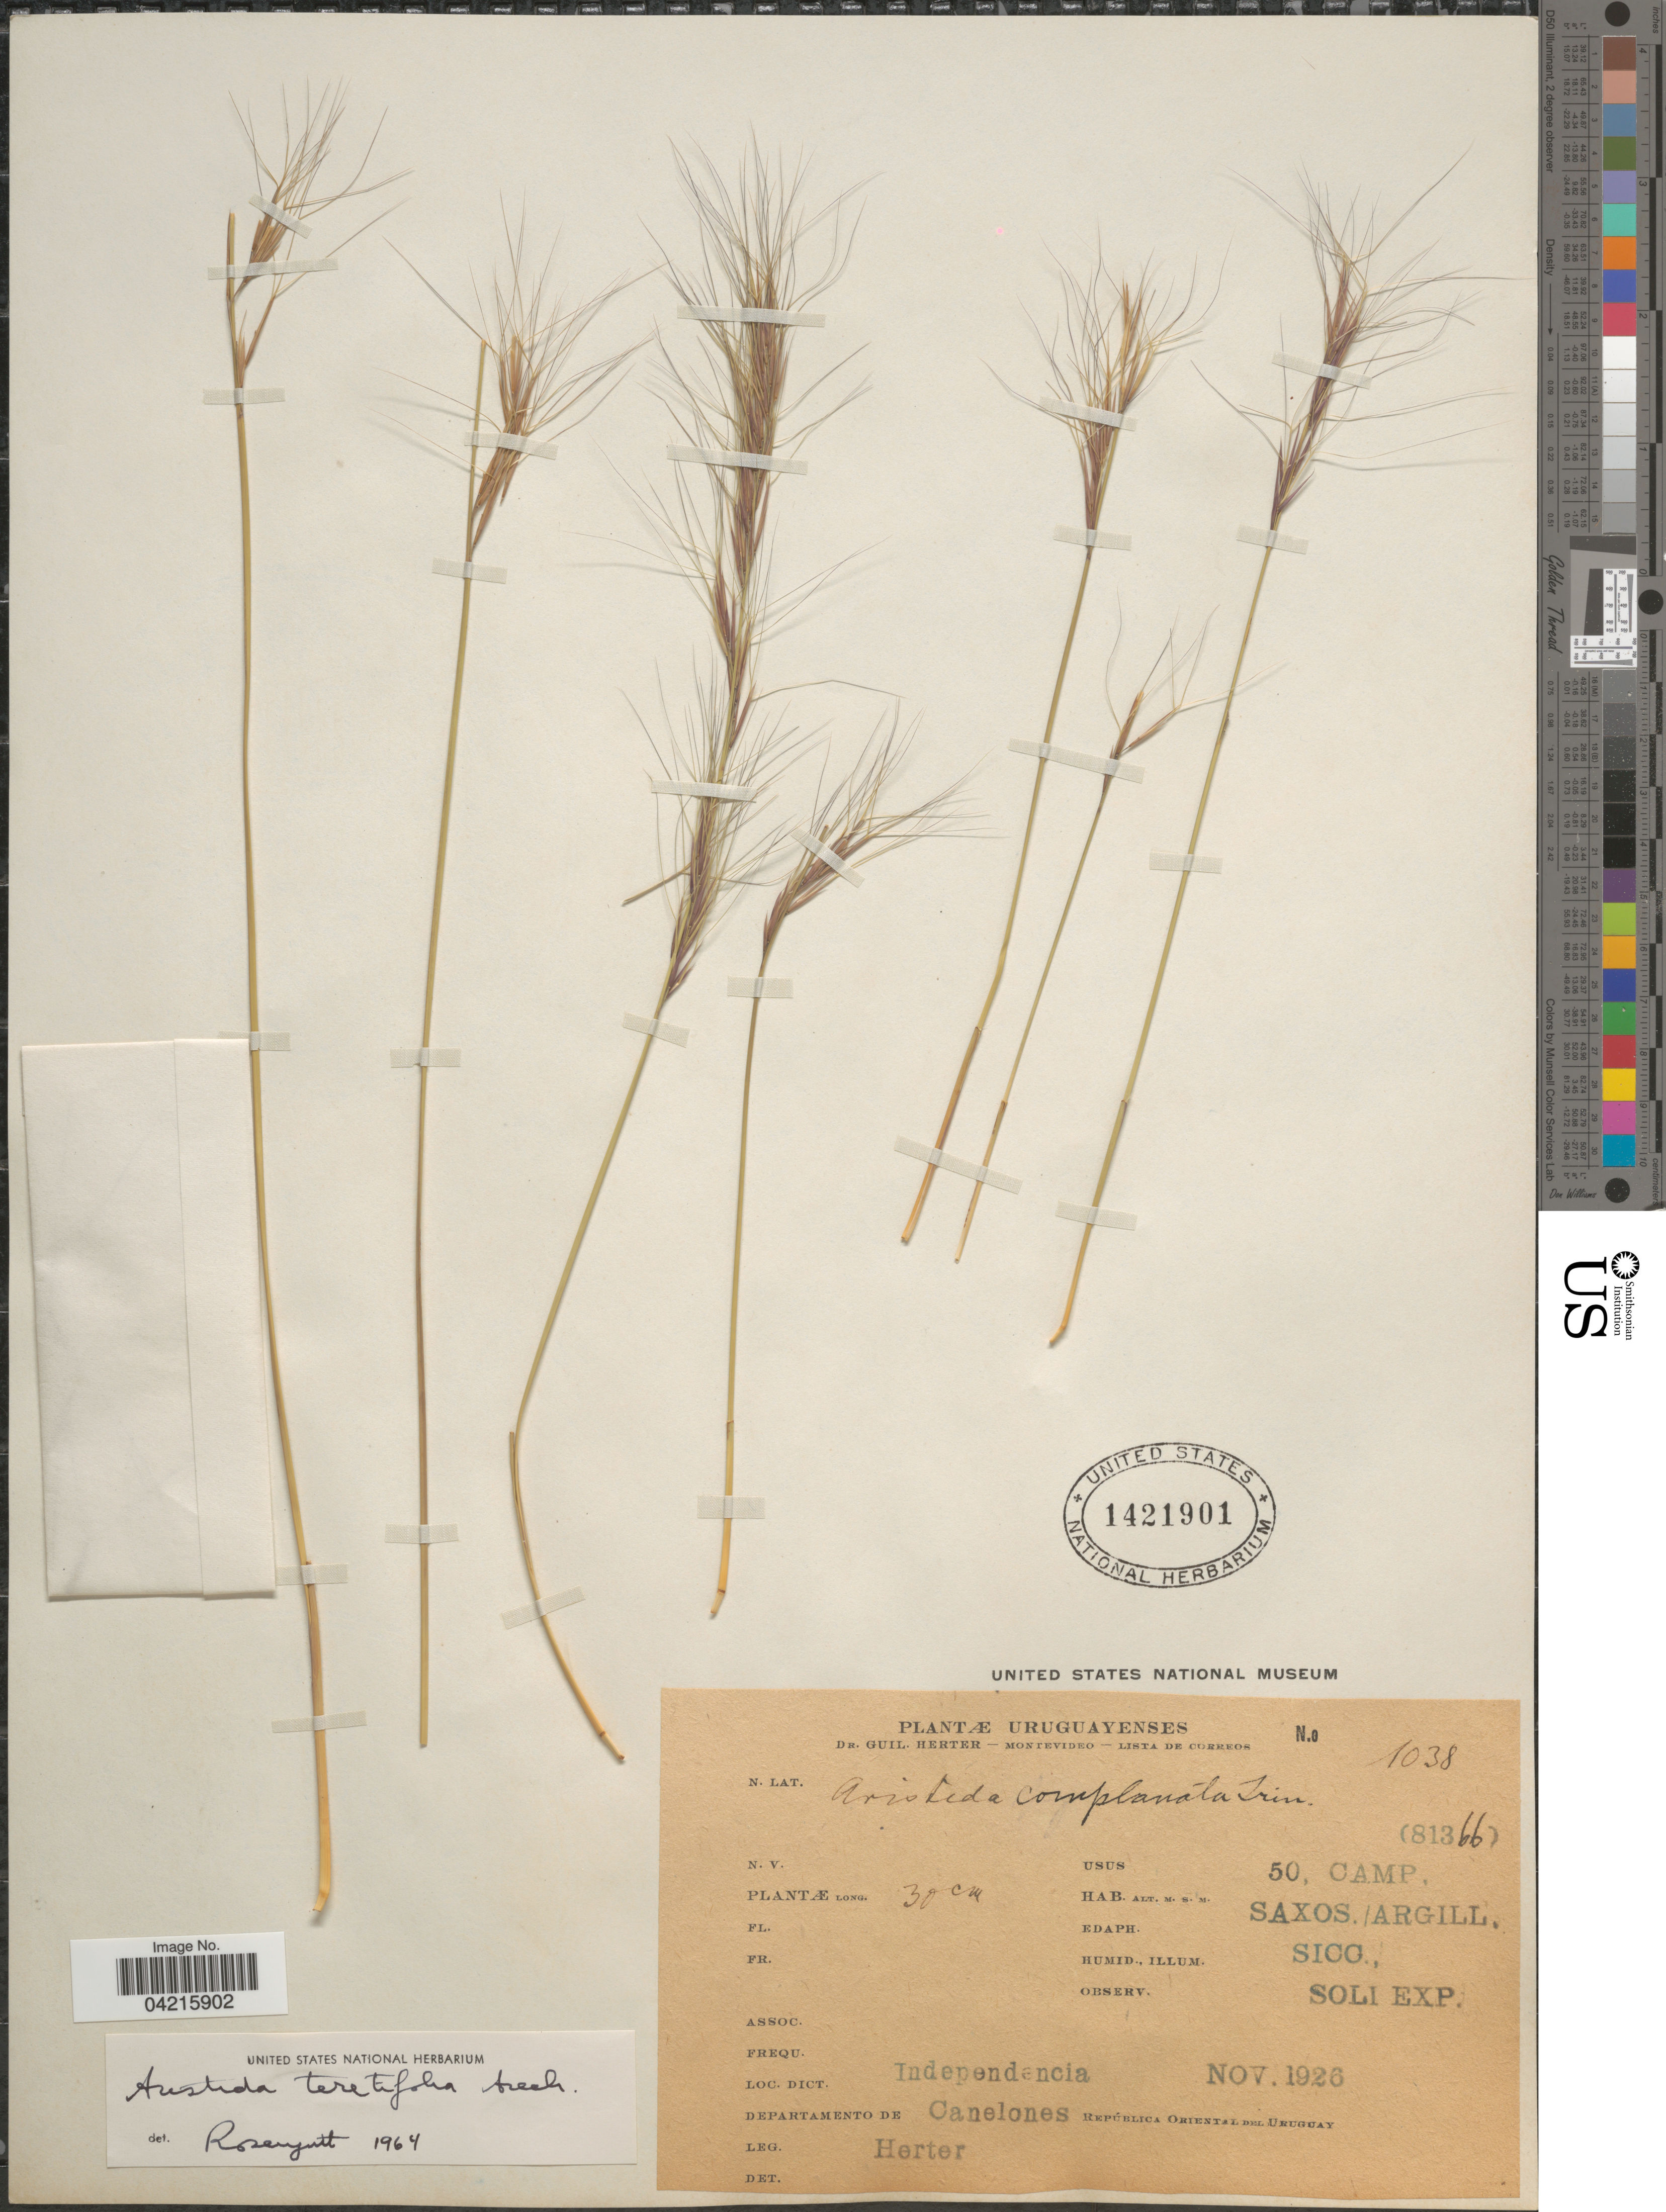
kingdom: Plantae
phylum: Tracheophyta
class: Liliopsida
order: Poales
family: Poaceae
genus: Aristida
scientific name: Aristida teretifolia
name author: Arechav.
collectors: G. Herter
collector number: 1038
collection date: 1926-11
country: Uruguay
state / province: Canelones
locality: Departamento de Canelones. Dict. Independencia. Soli Exp.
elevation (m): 50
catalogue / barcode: US 1421901